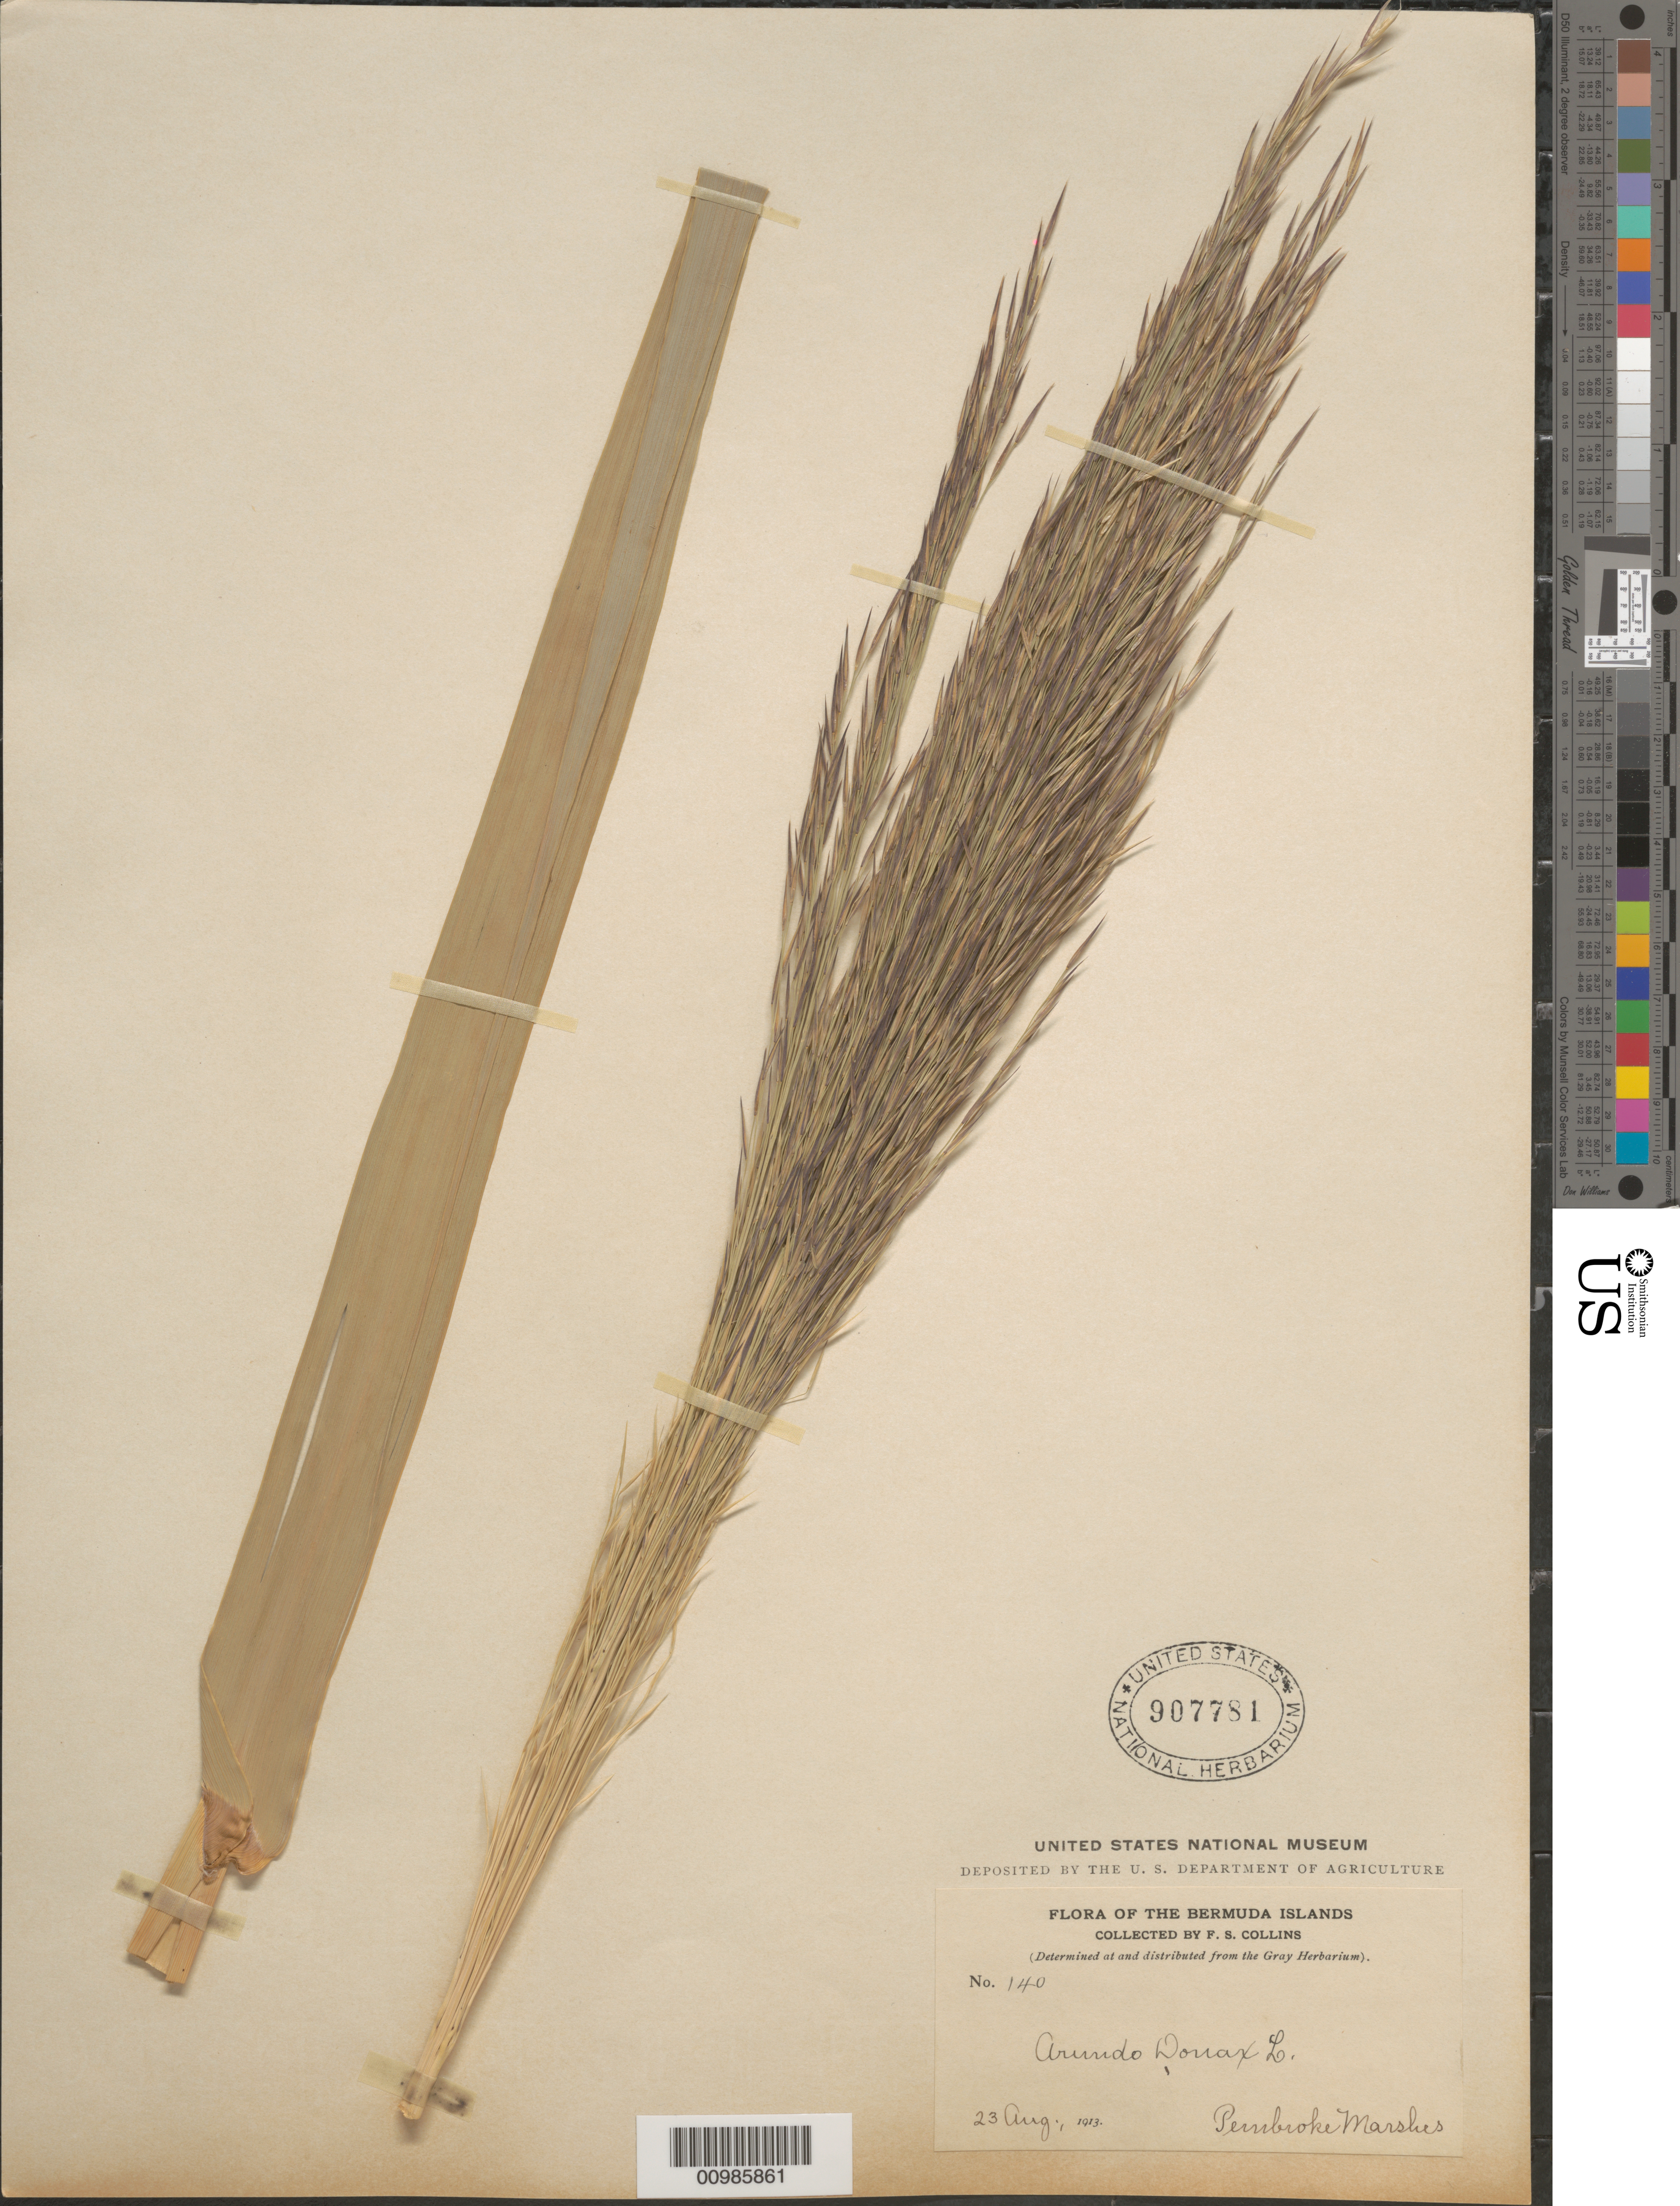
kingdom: Plantae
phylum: Tracheophyta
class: Liliopsida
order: Poales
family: Poaceae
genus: Arundo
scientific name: Arundo donax f. donax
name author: L.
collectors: F. Collins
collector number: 140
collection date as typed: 23 Aug 1913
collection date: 1913-08-23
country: Bermuda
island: Bermuda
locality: Penbroke Marshes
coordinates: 0 N, 0 E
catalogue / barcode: US 907718